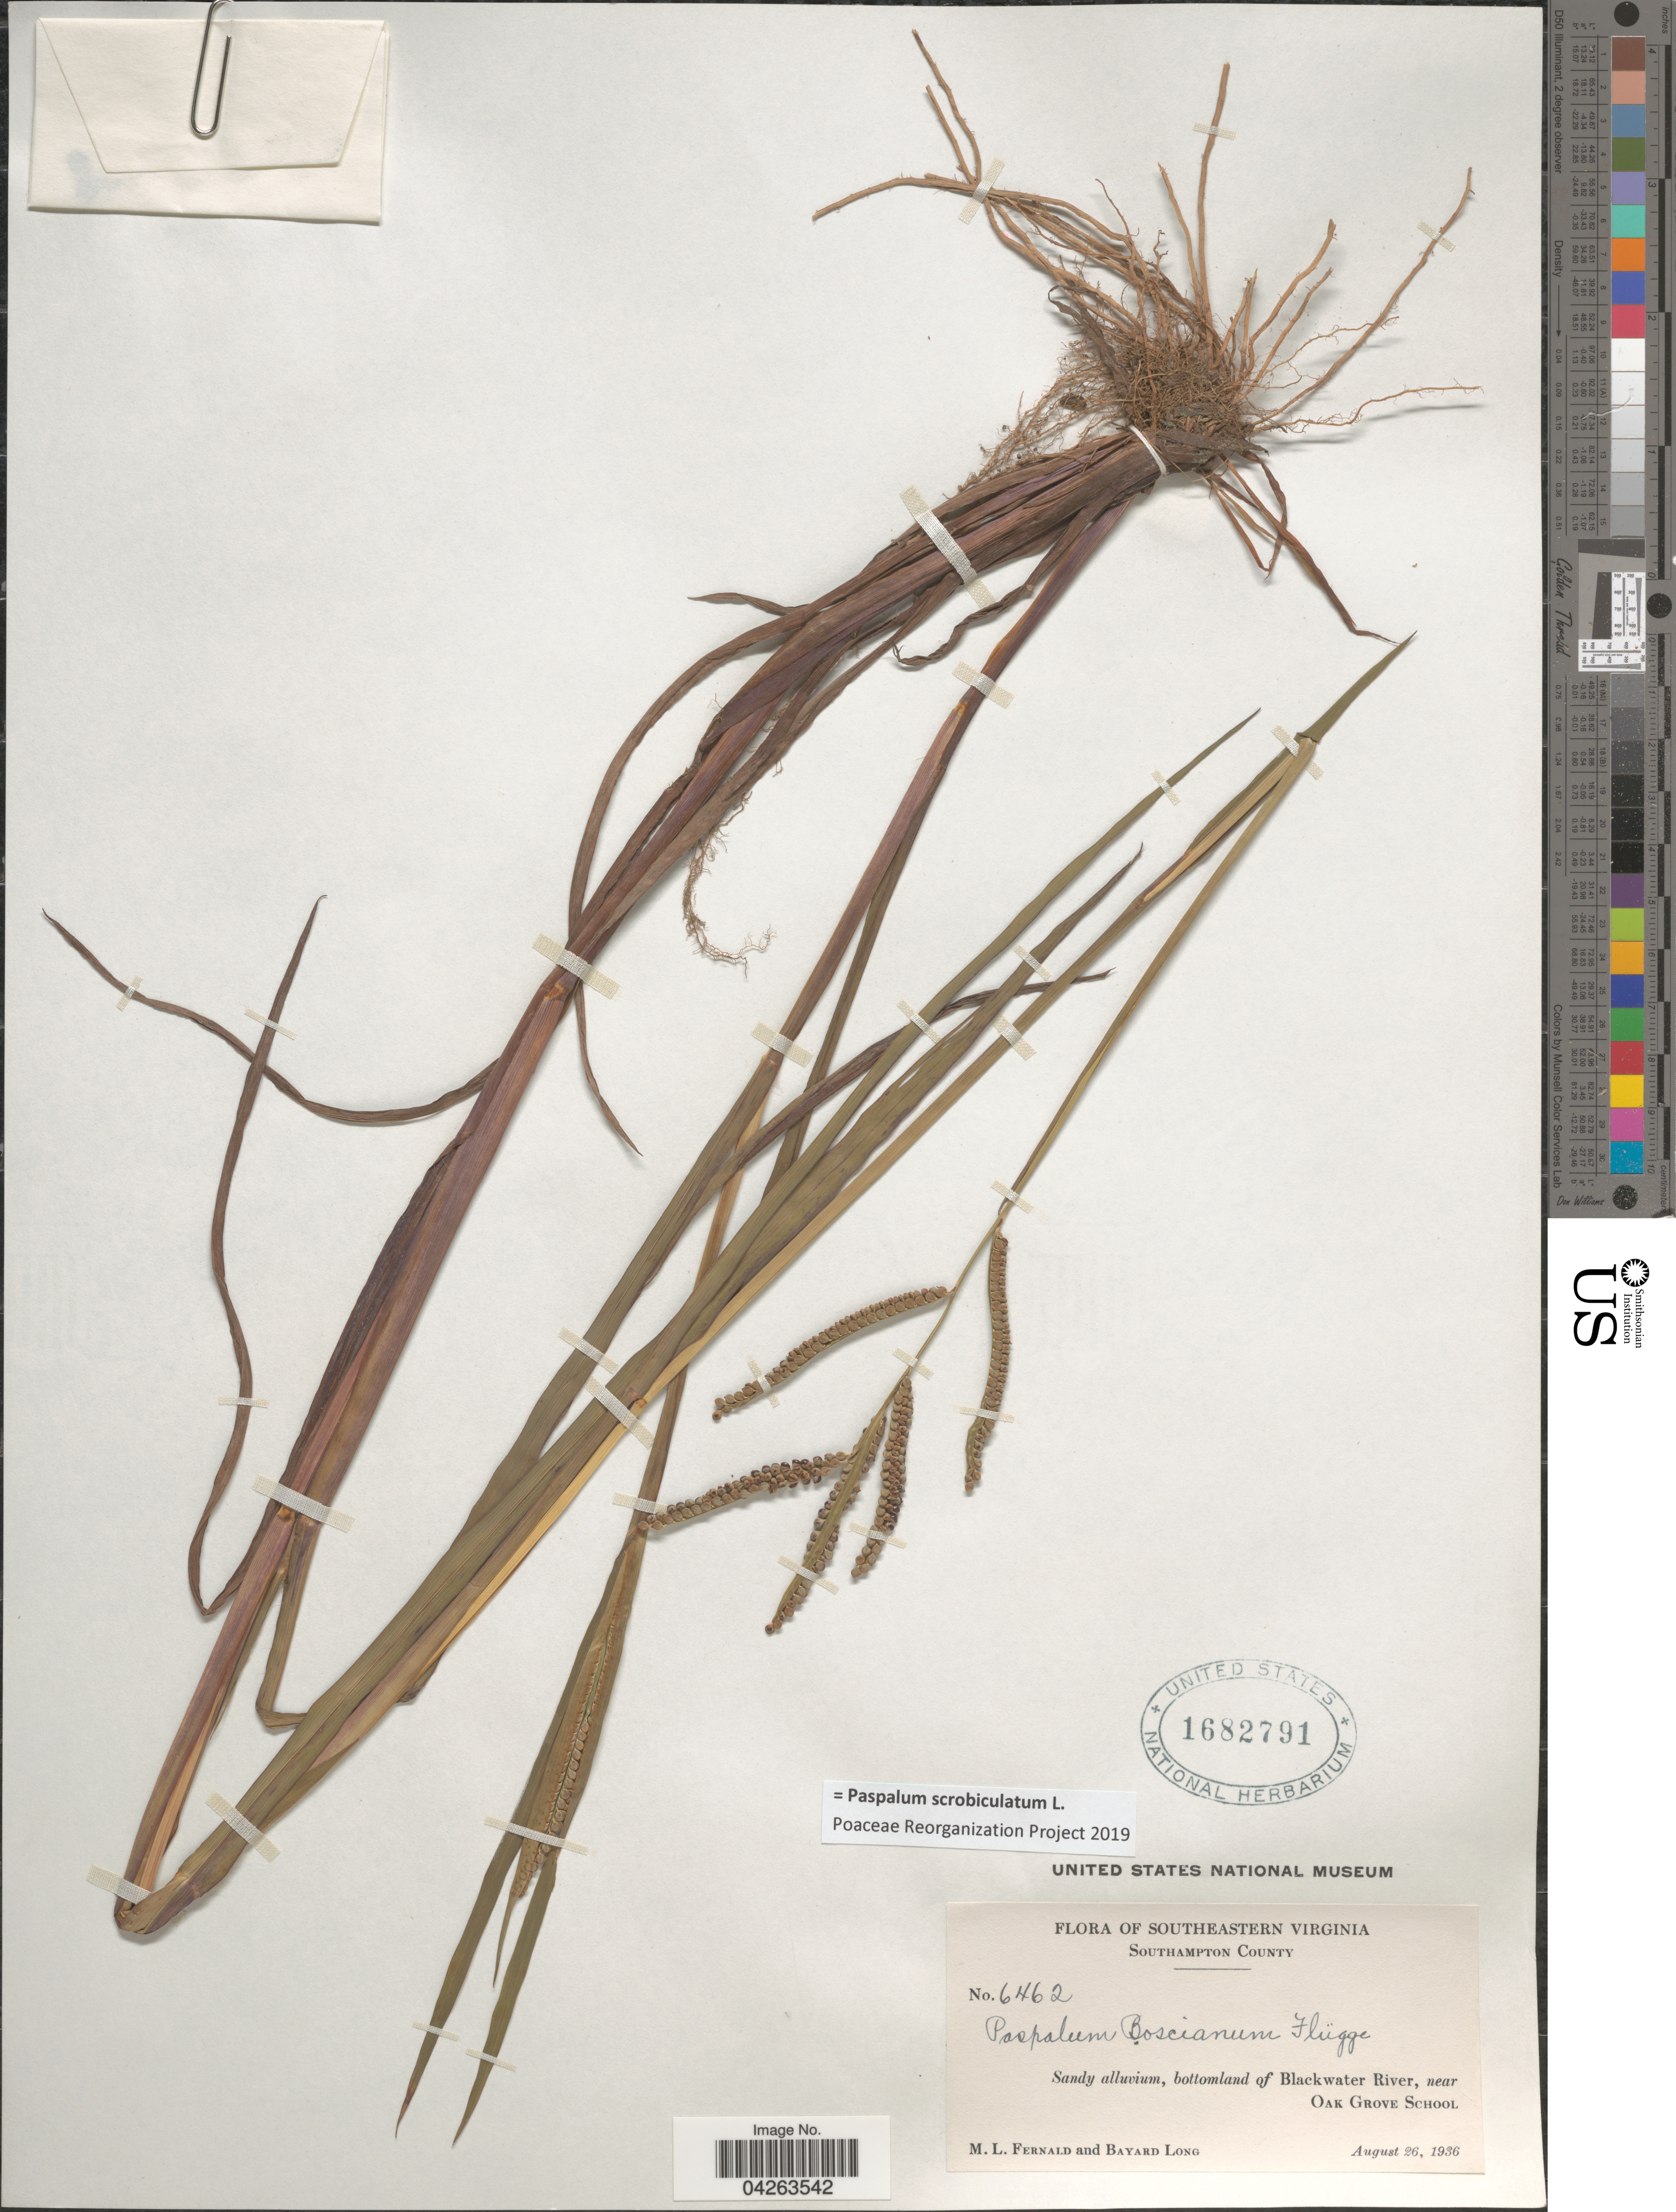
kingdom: Plantae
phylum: Tracheophyta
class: Liliopsida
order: Poales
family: Poaceae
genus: Paspalum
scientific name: Paspalum scrobiculatum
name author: L.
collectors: M. L. Fernald & B. Long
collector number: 6462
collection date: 1936-08-26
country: United States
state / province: Virginia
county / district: Southampton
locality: Southeastern Virginia. Southampton County. Sandy alluvium, bottomland of Blackwater River, near Oak Grove School.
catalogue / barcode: US 1682791